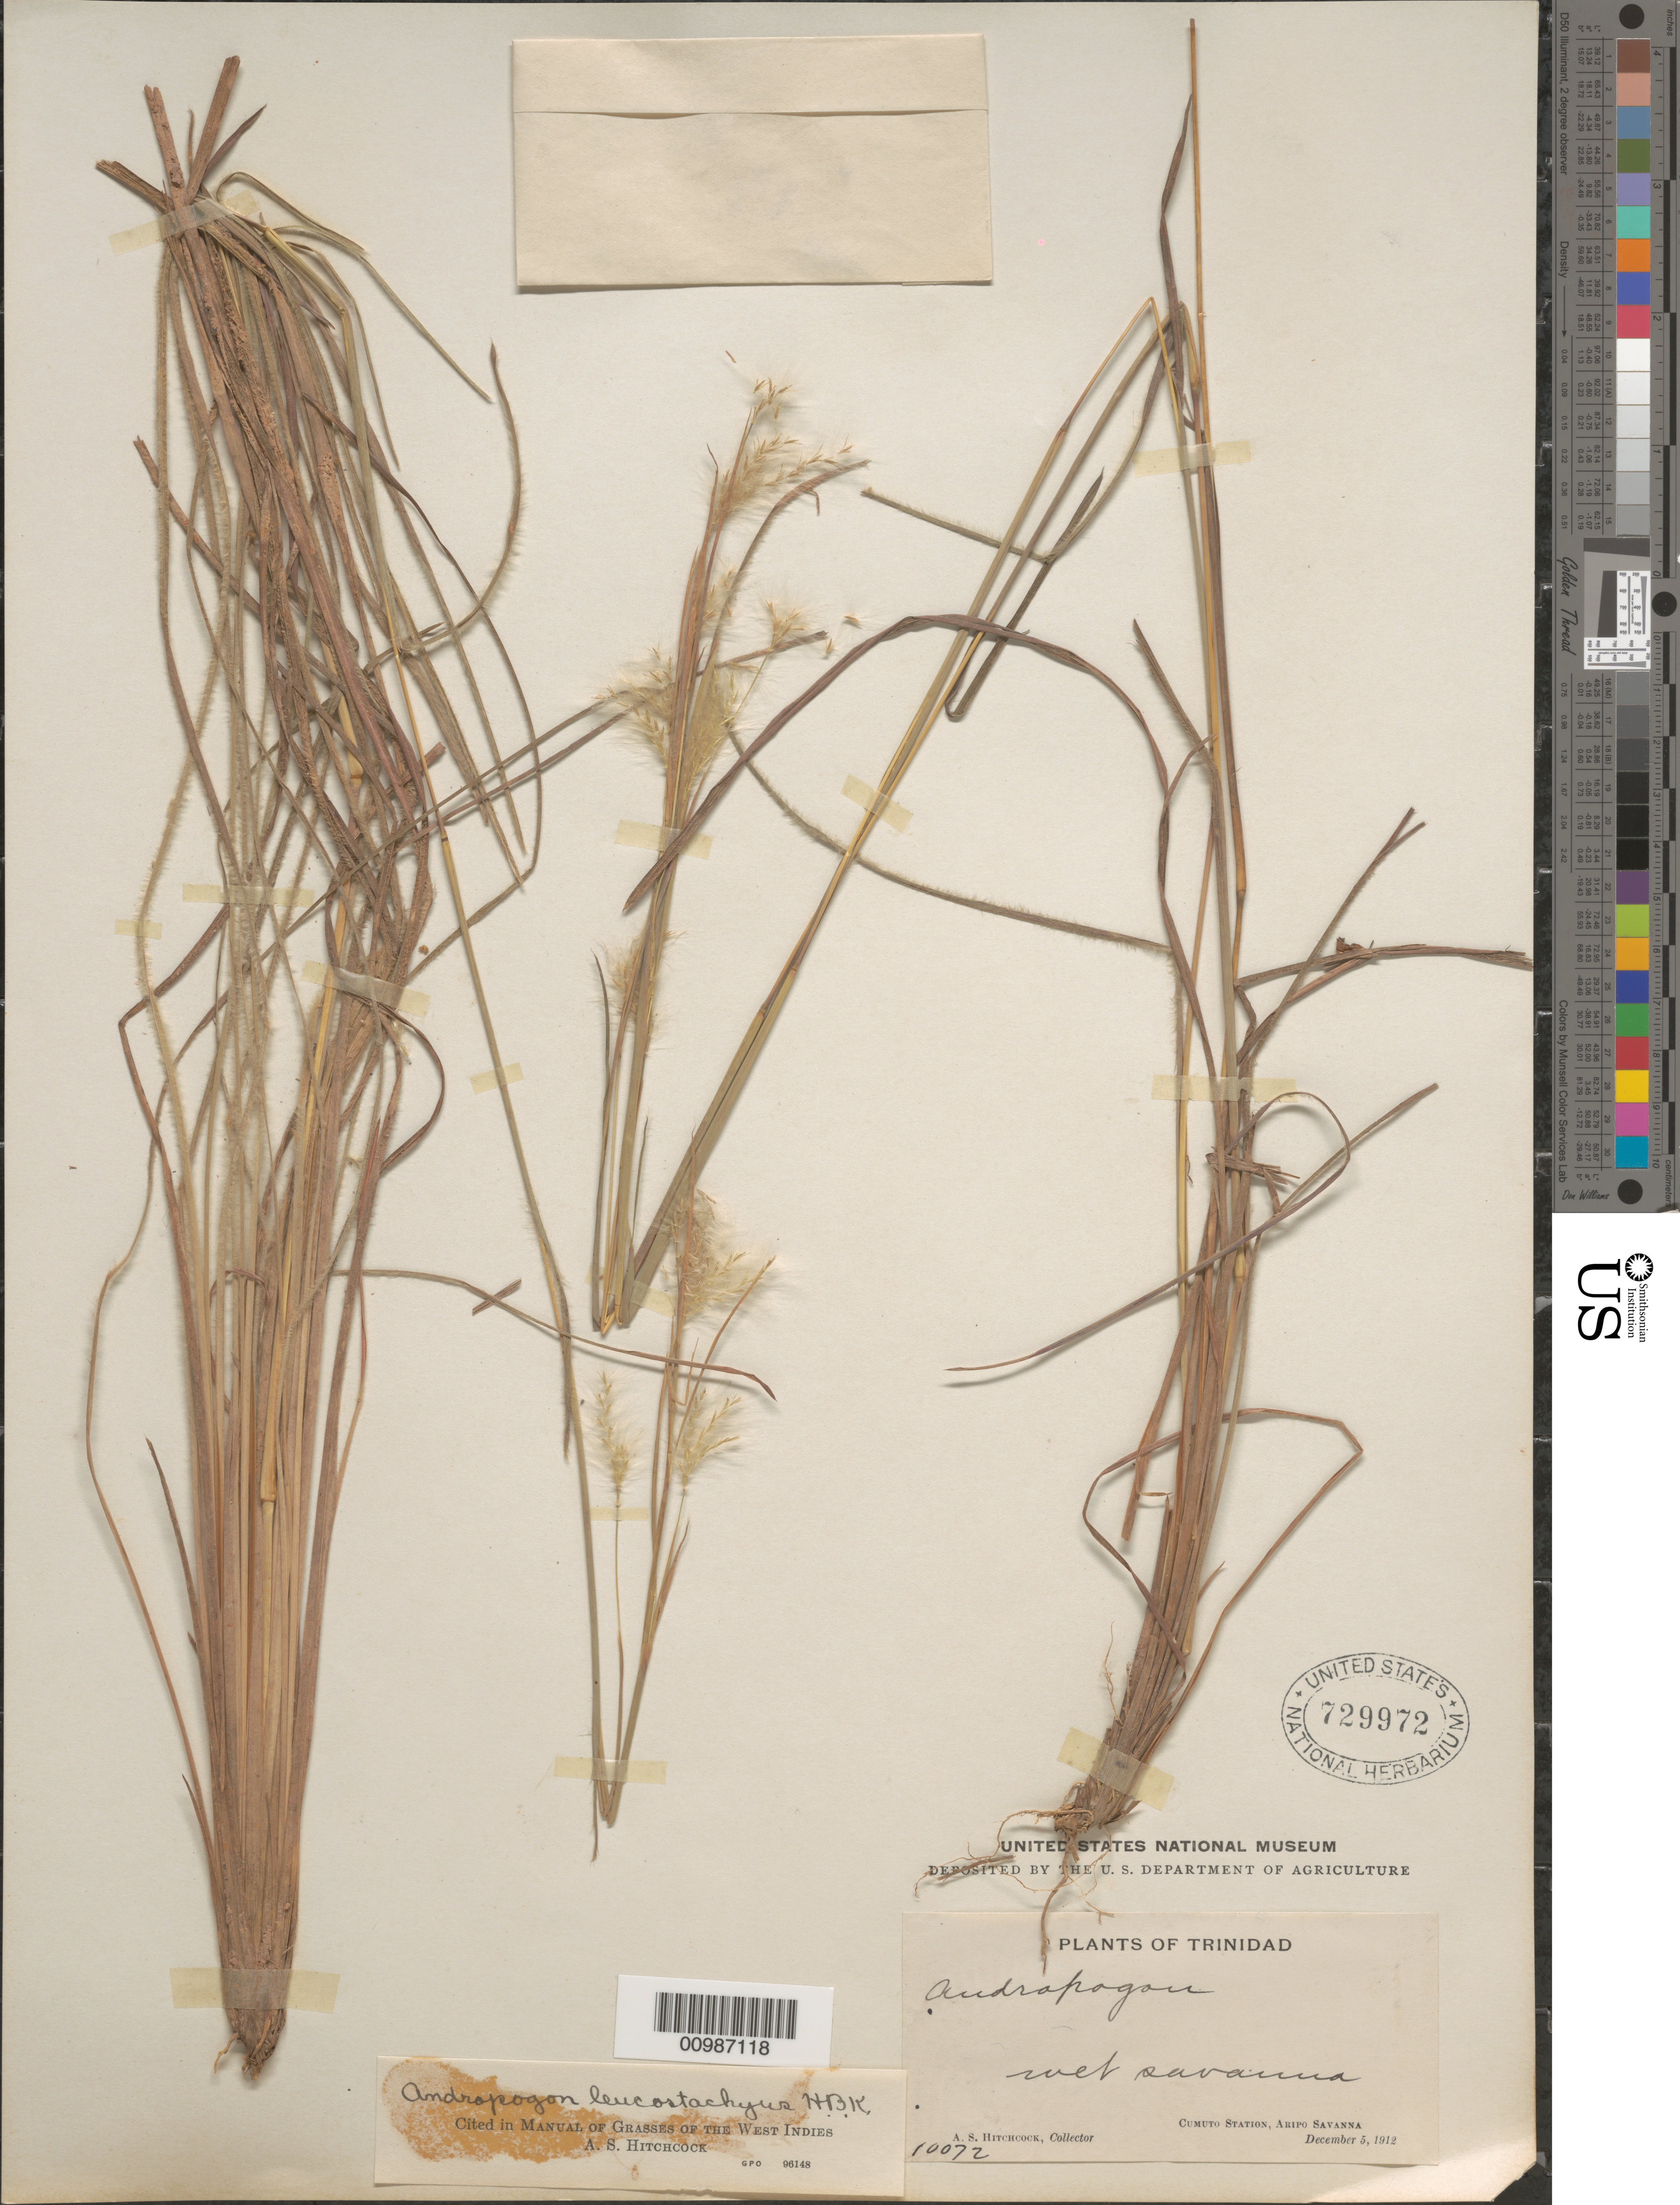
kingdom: Plantae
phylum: Tracheophyta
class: Liliopsida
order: Poales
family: Poaceae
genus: Andropogon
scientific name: Andropogon leucostachyus subsp. selloanus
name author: Hack. in A. DC.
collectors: A. S. Hitchcock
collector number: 10072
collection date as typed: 05 Dec 1912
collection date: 1912-12-05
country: Trinidad and Tobago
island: Trinidad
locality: Cumuto Station, Aripo Savanna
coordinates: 0 N, 0 E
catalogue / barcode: US 729972